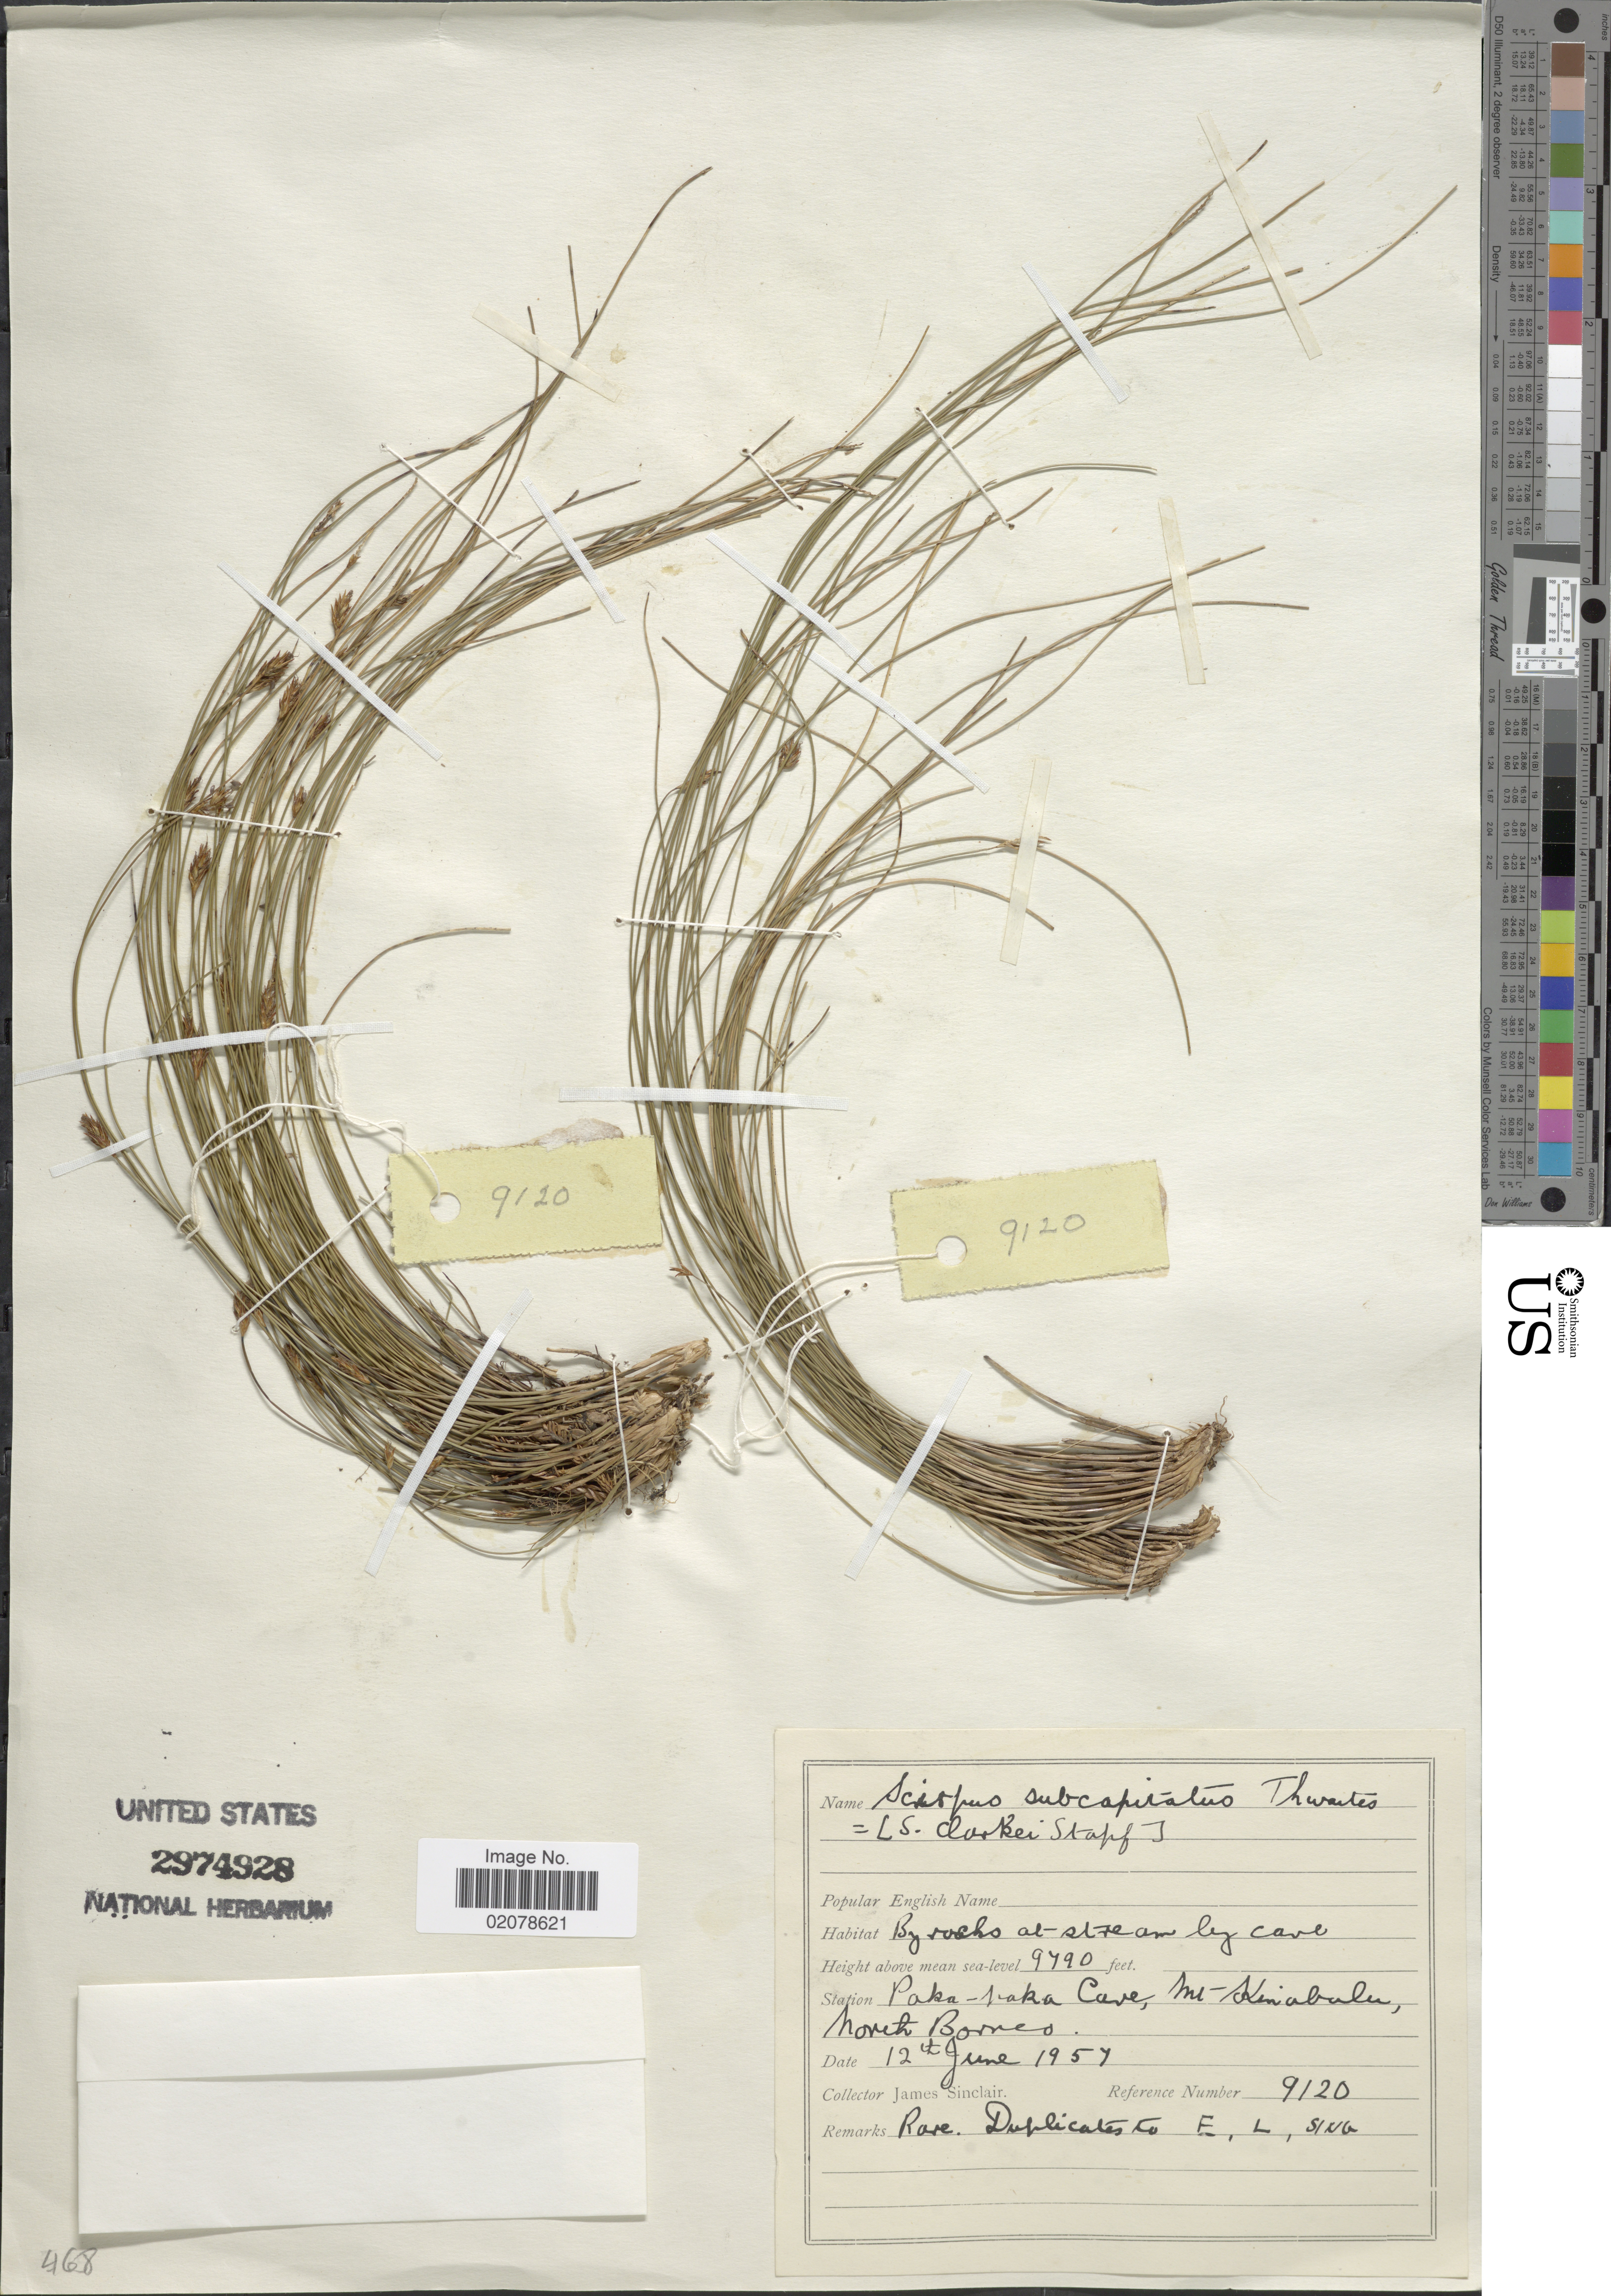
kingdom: Plantae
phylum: Tracheophyta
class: Liliopsida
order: Poales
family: Cyperaceae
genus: Trichophorum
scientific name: Trichophorum subcapitatum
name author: (Thwaites & Hook.) D.A. Simpson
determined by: Strong, Mark T., (BOT), Smithsonian Institution - National Museum of Natural History (UNITED STATES)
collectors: J. Sinclair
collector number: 9120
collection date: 1957-06-12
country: Malaysia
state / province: Sabah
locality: Paka-paka Cave, Mt Kinabalu, North Borneo.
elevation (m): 2984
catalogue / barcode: US 2974928